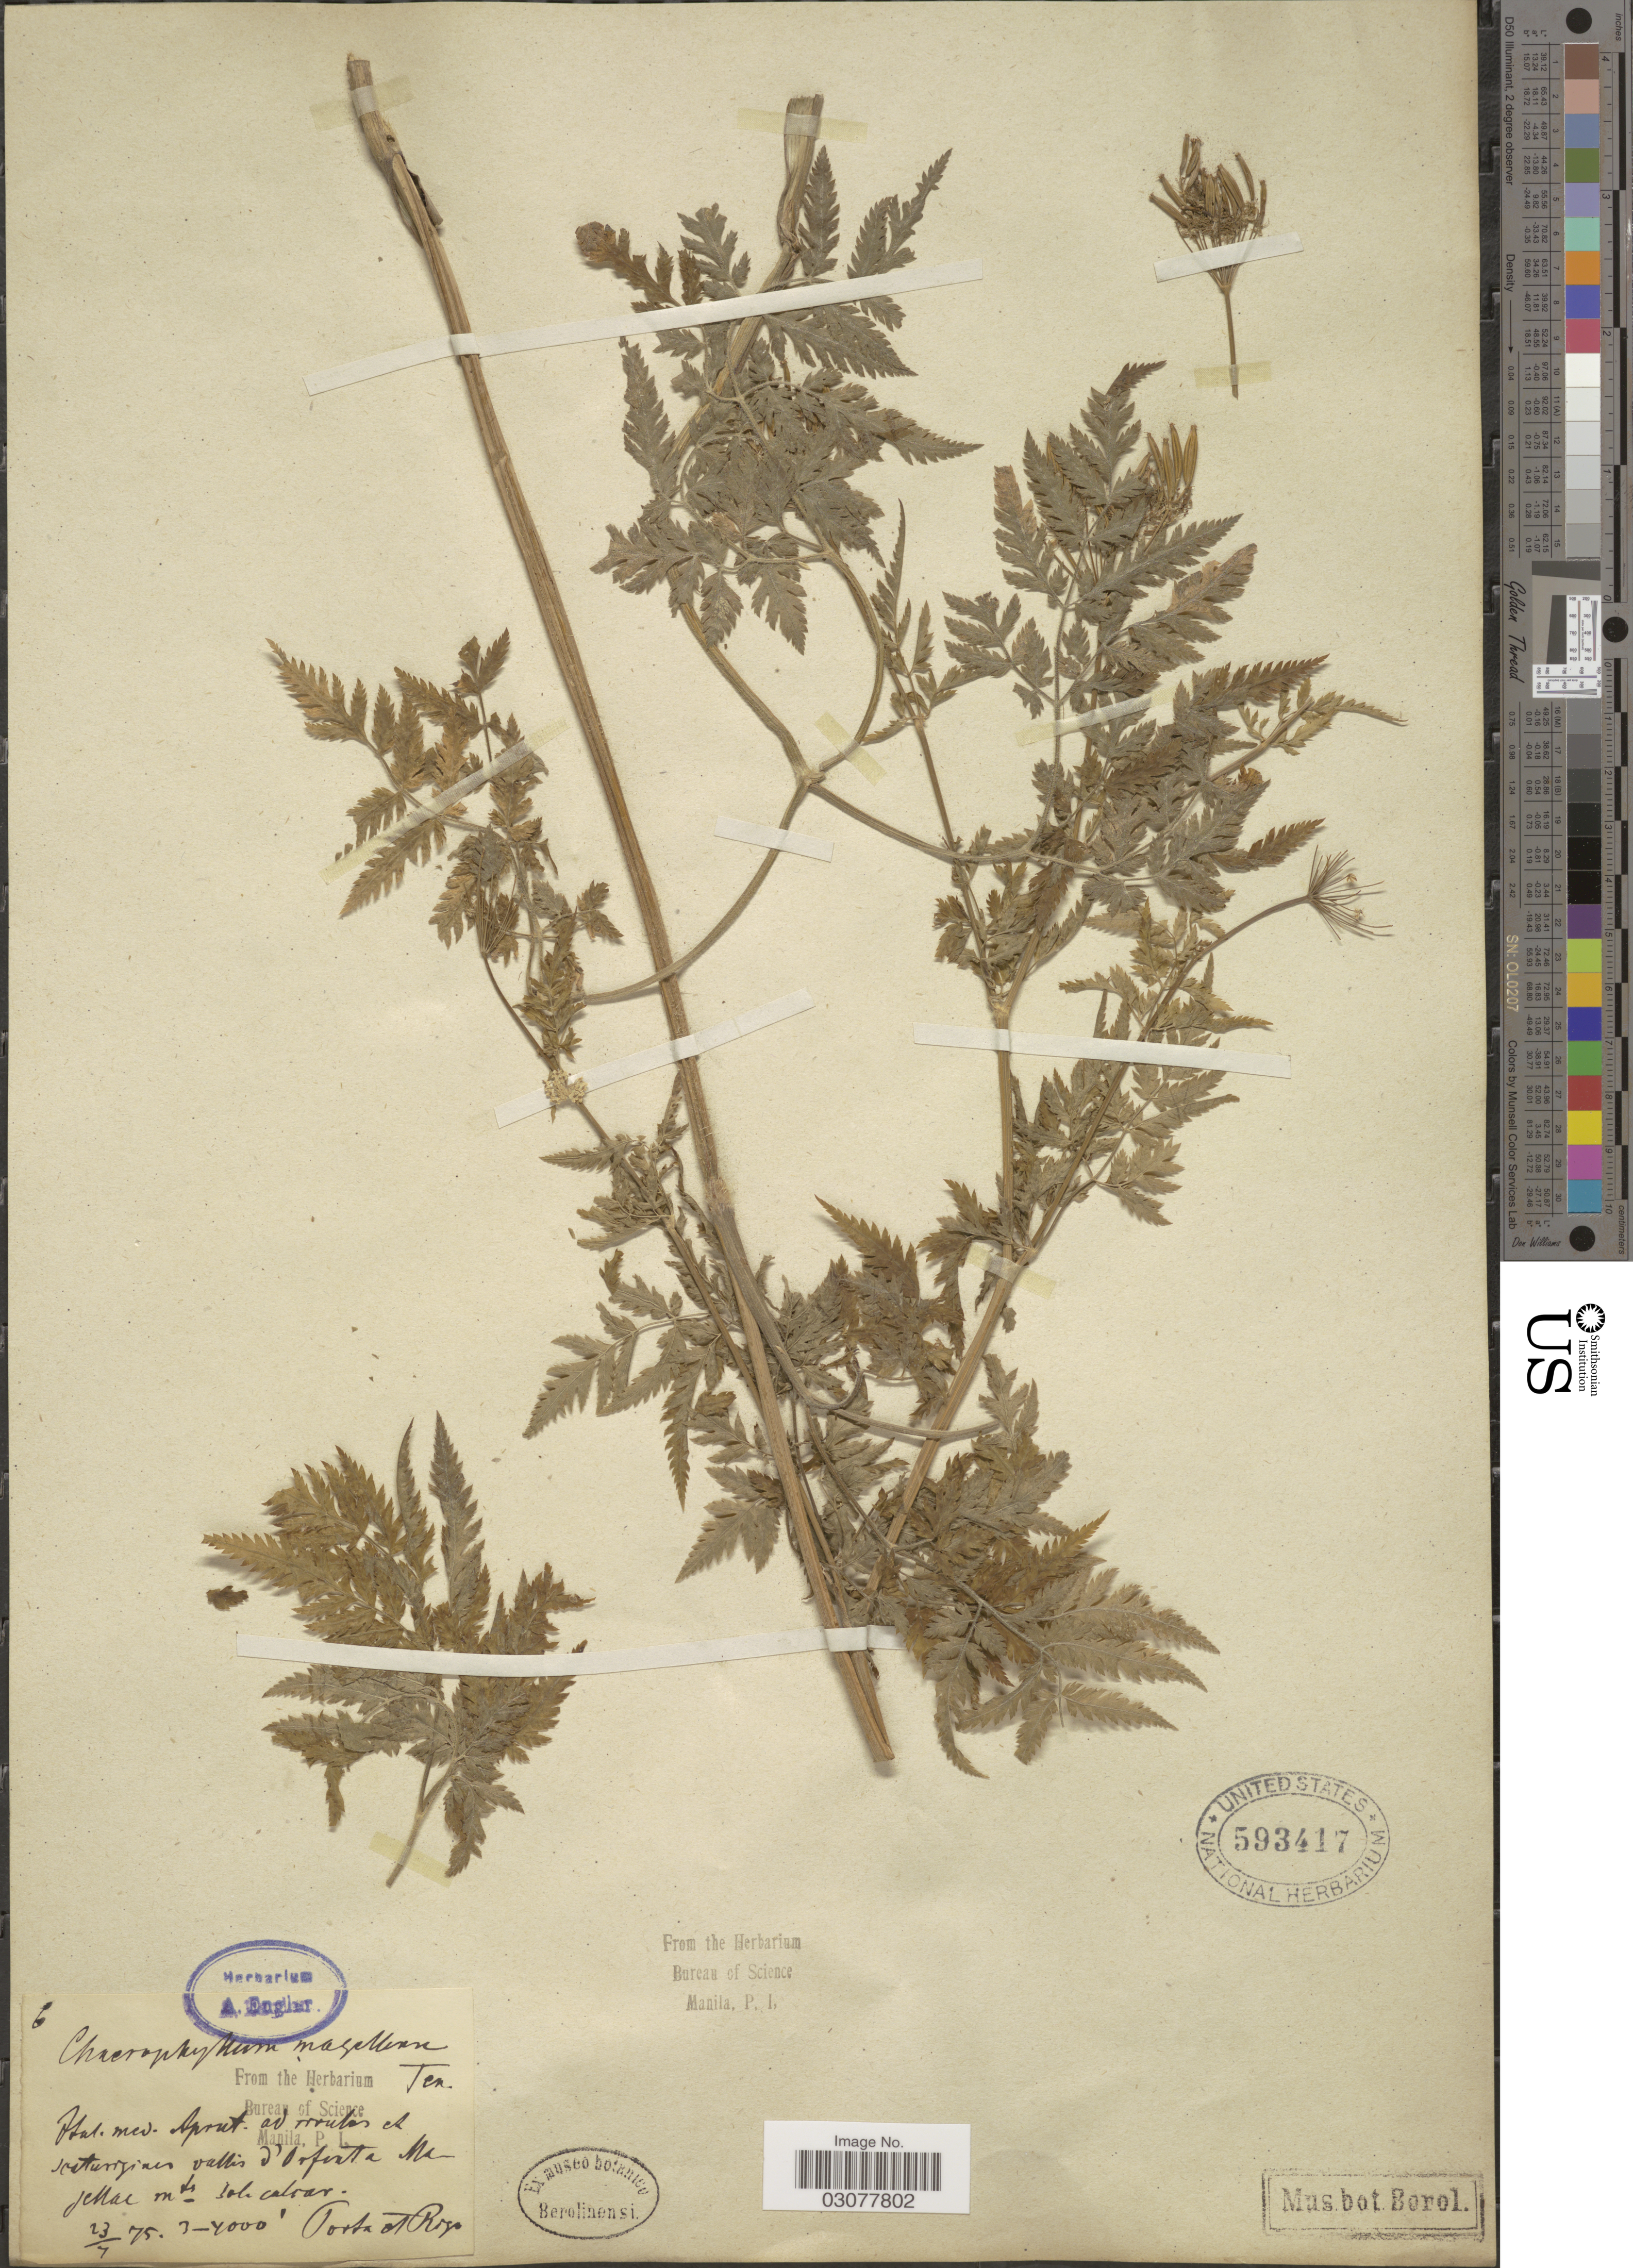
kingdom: Plantae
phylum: Tracheophyta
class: Magnoliopsida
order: Apiales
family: Apiaceae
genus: Chaerophyllum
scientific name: Chaerophyllum magellense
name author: Ten.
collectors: -- Porta & -- Rose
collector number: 6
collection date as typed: Transcribed d/m/y: 23/4/75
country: Italy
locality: Ital. med. Aprut. ad rrulas[interpreted] et [illegible text] vallis d'Orfenta[interpreted] MajeMac[interpreted] mts.[interpreted].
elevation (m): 914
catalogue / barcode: US 593417